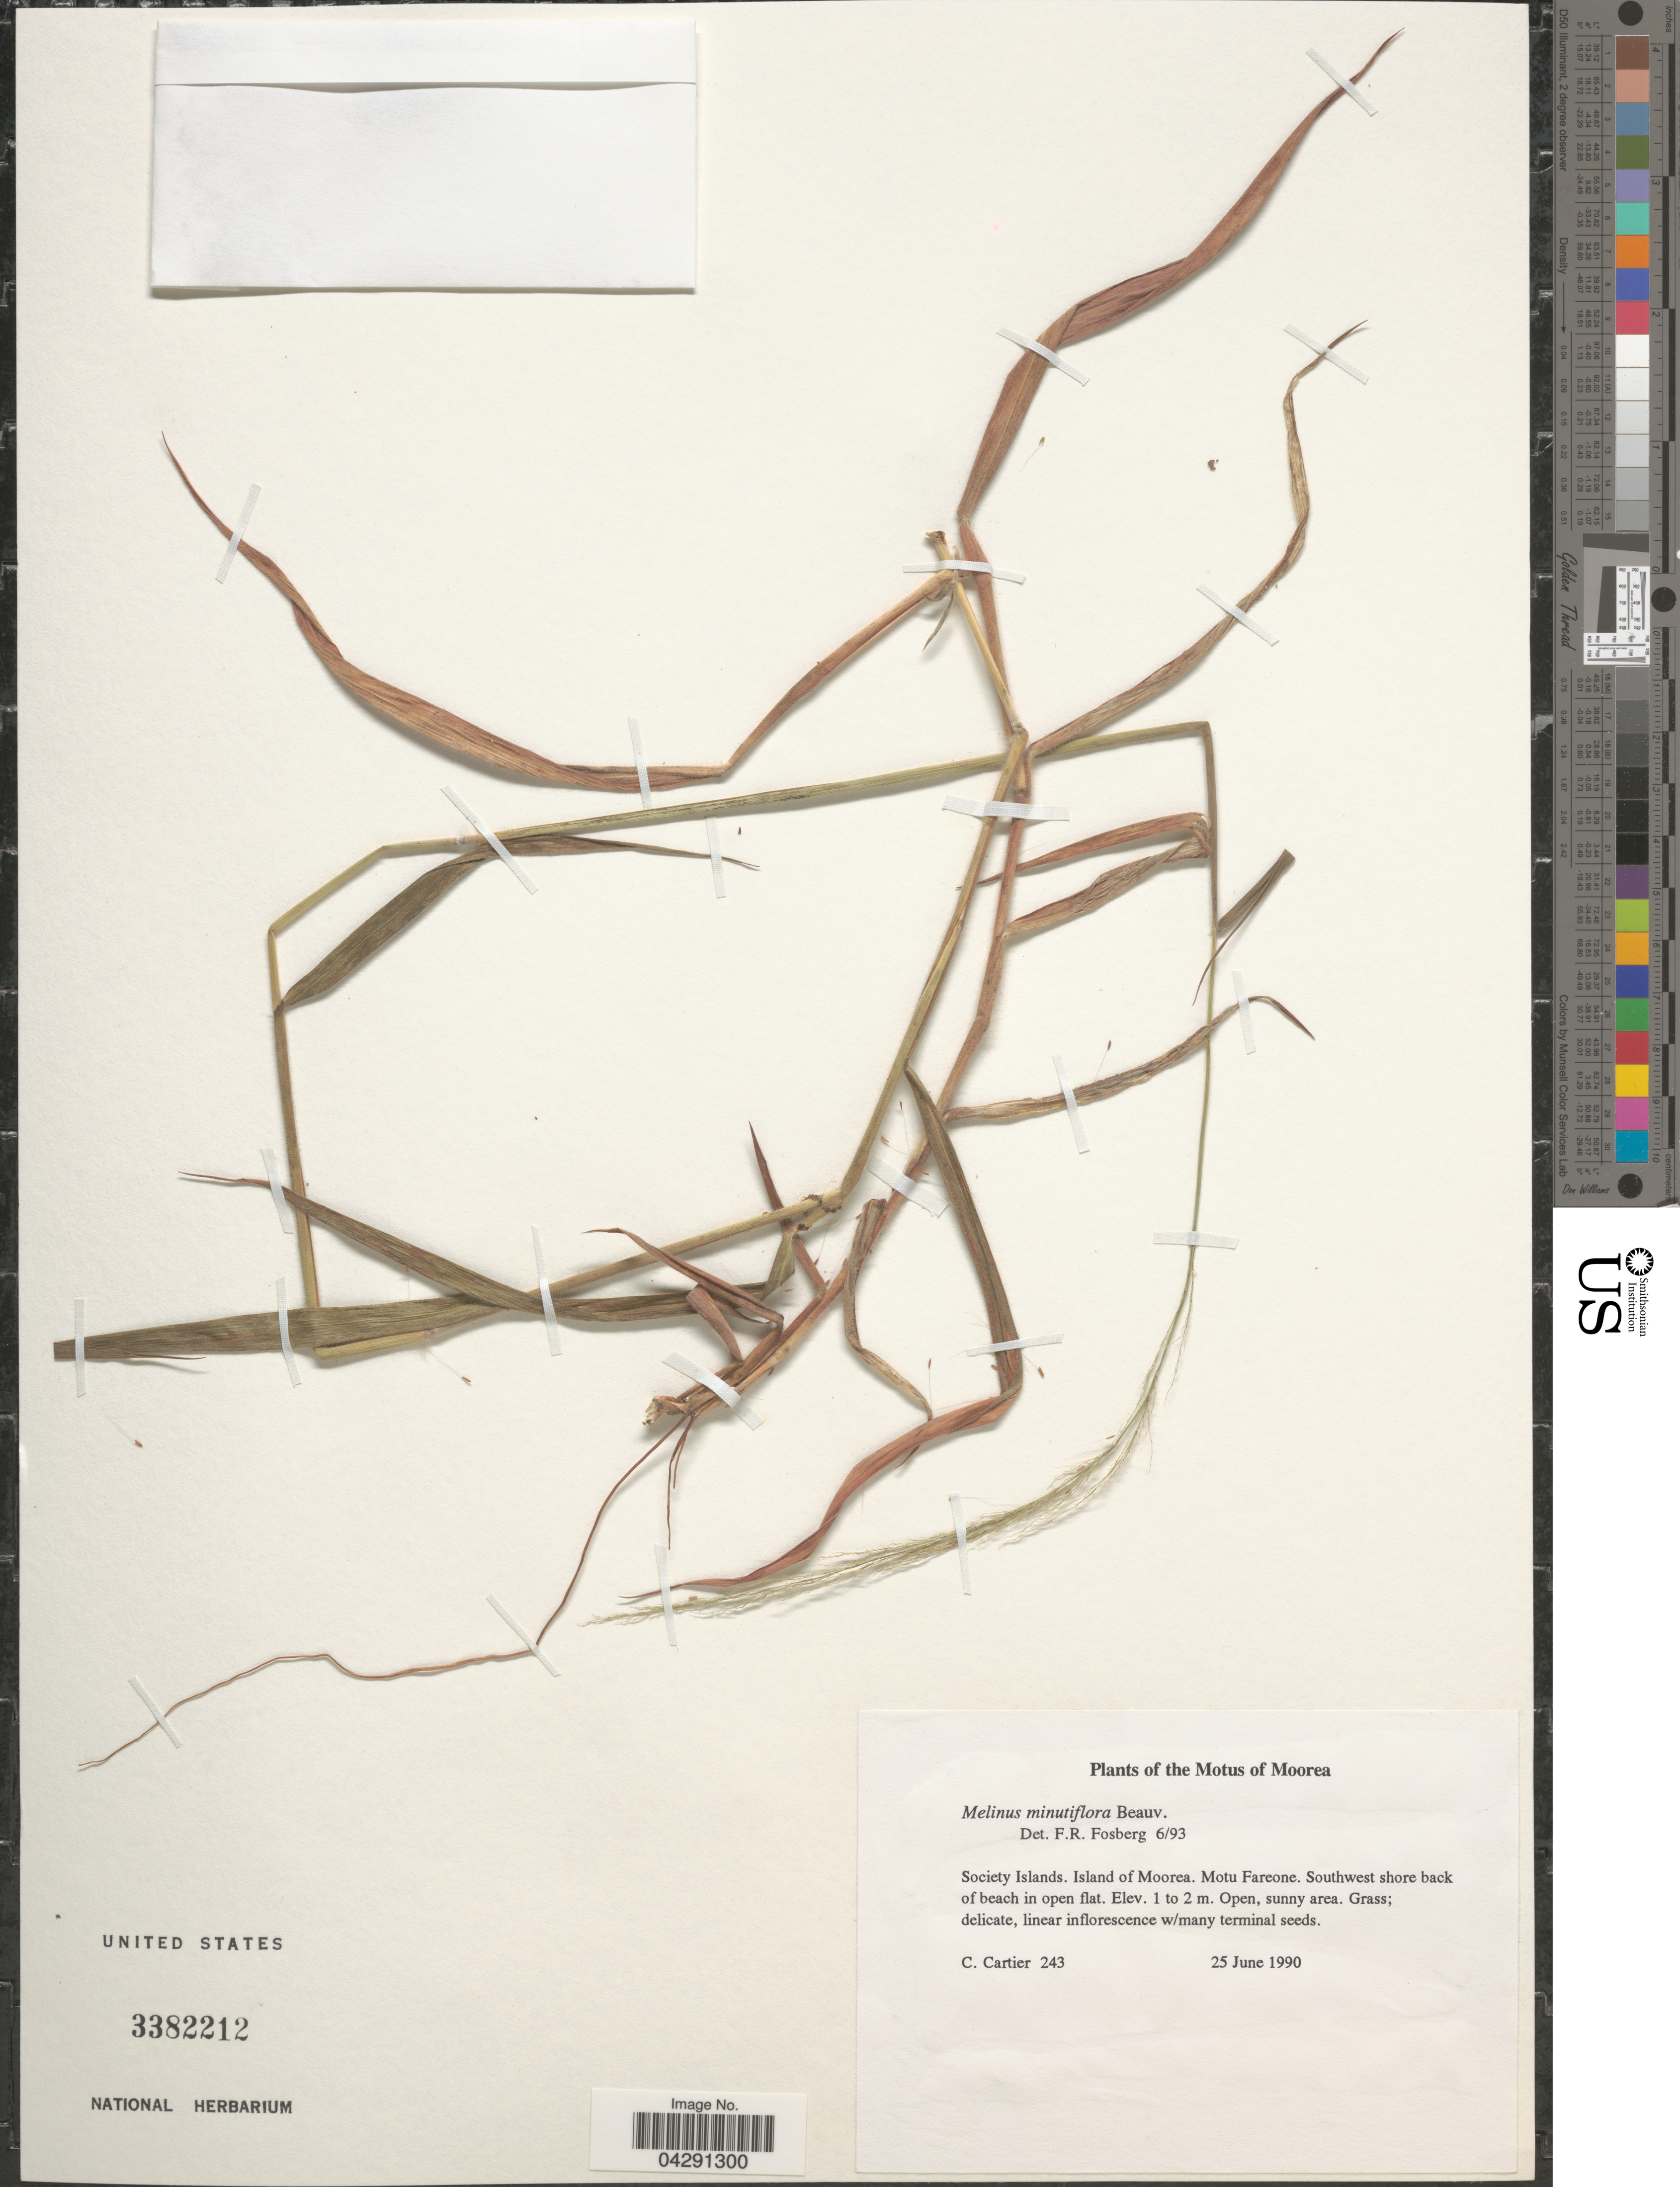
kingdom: Plantae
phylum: Tracheophyta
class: Liliopsida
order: Poales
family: Poaceae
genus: Melinis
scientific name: Melinis minutiflora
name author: P. Beauv.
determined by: Fosberg, F. R.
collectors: C. Cartier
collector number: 243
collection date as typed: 25 Jun 1990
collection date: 1990-06-25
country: French Polynesia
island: Moorea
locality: Southwest shore back of beach, Fareone [Society Is.]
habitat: Open, sunny area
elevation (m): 1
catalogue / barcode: US 3382212